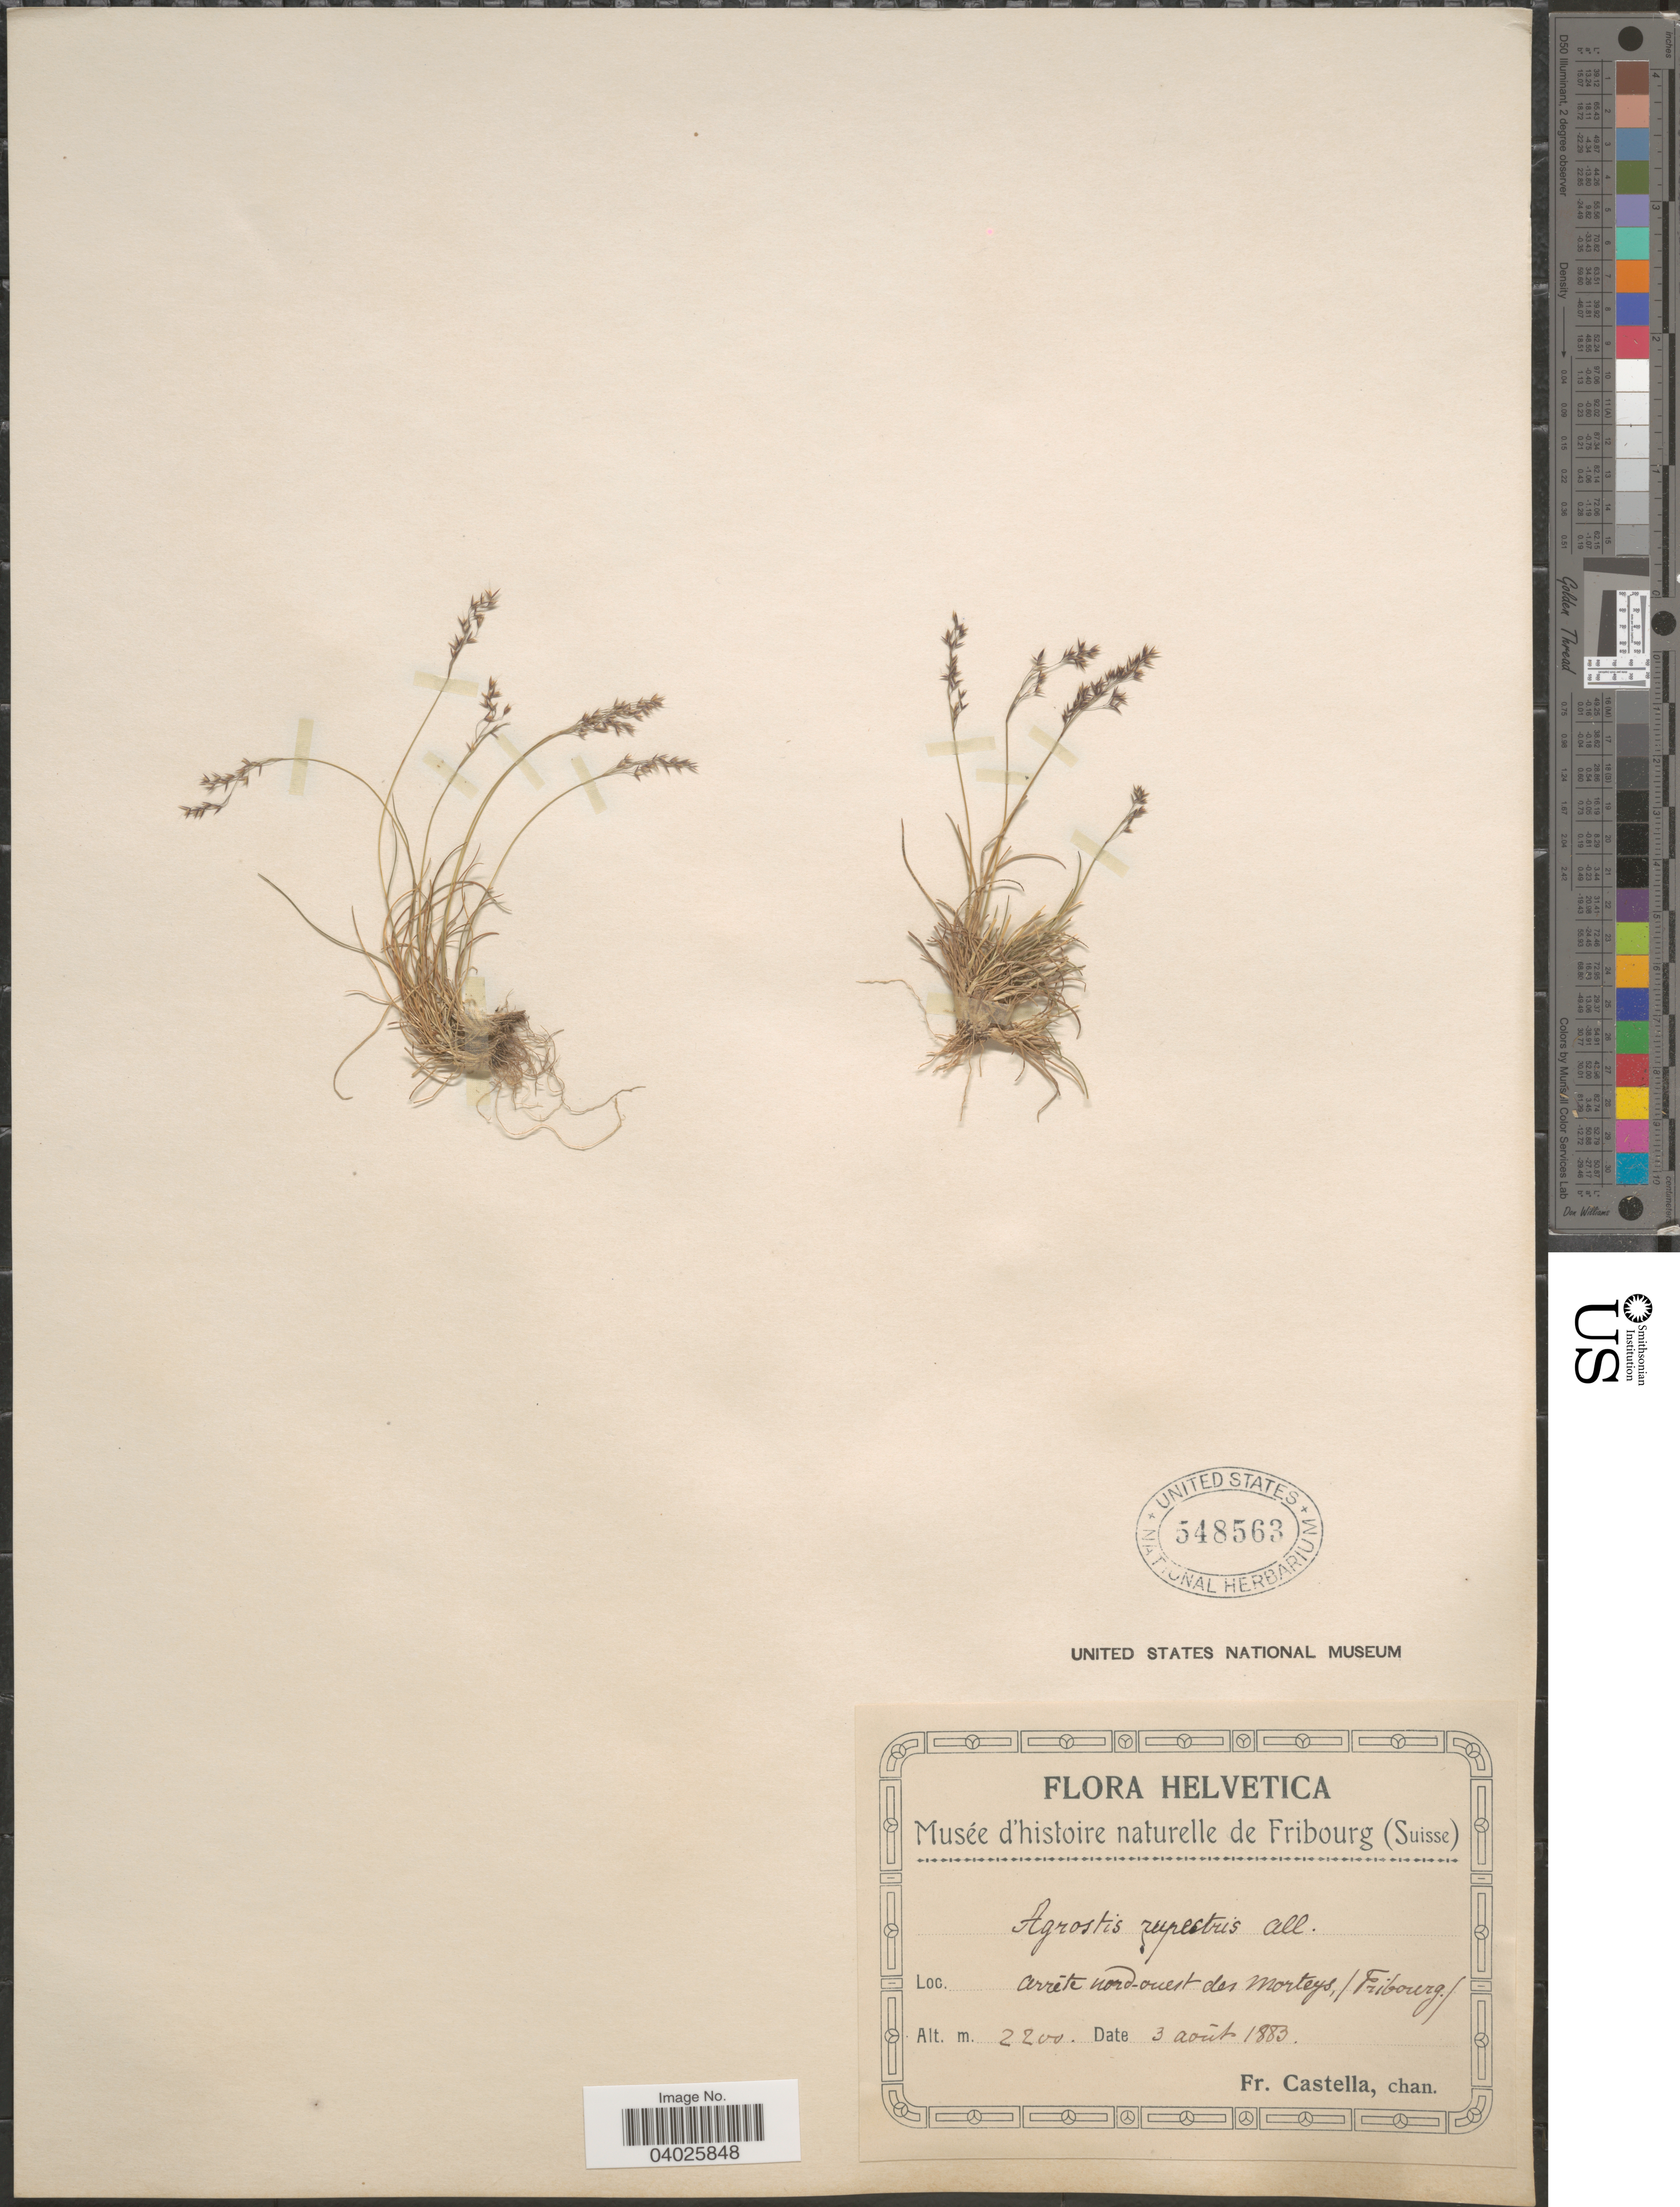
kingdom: Plantae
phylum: Tracheophyta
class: Liliopsida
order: Poales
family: Poaceae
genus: Agrostis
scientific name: Agrostis rupestris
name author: All.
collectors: Fr. Castella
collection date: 1883-08-03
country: Switzerland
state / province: Fribourg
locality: Helvetica. Arréte nord-ouest des Morteys, (Fribourg.).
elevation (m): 2200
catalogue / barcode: US 548563